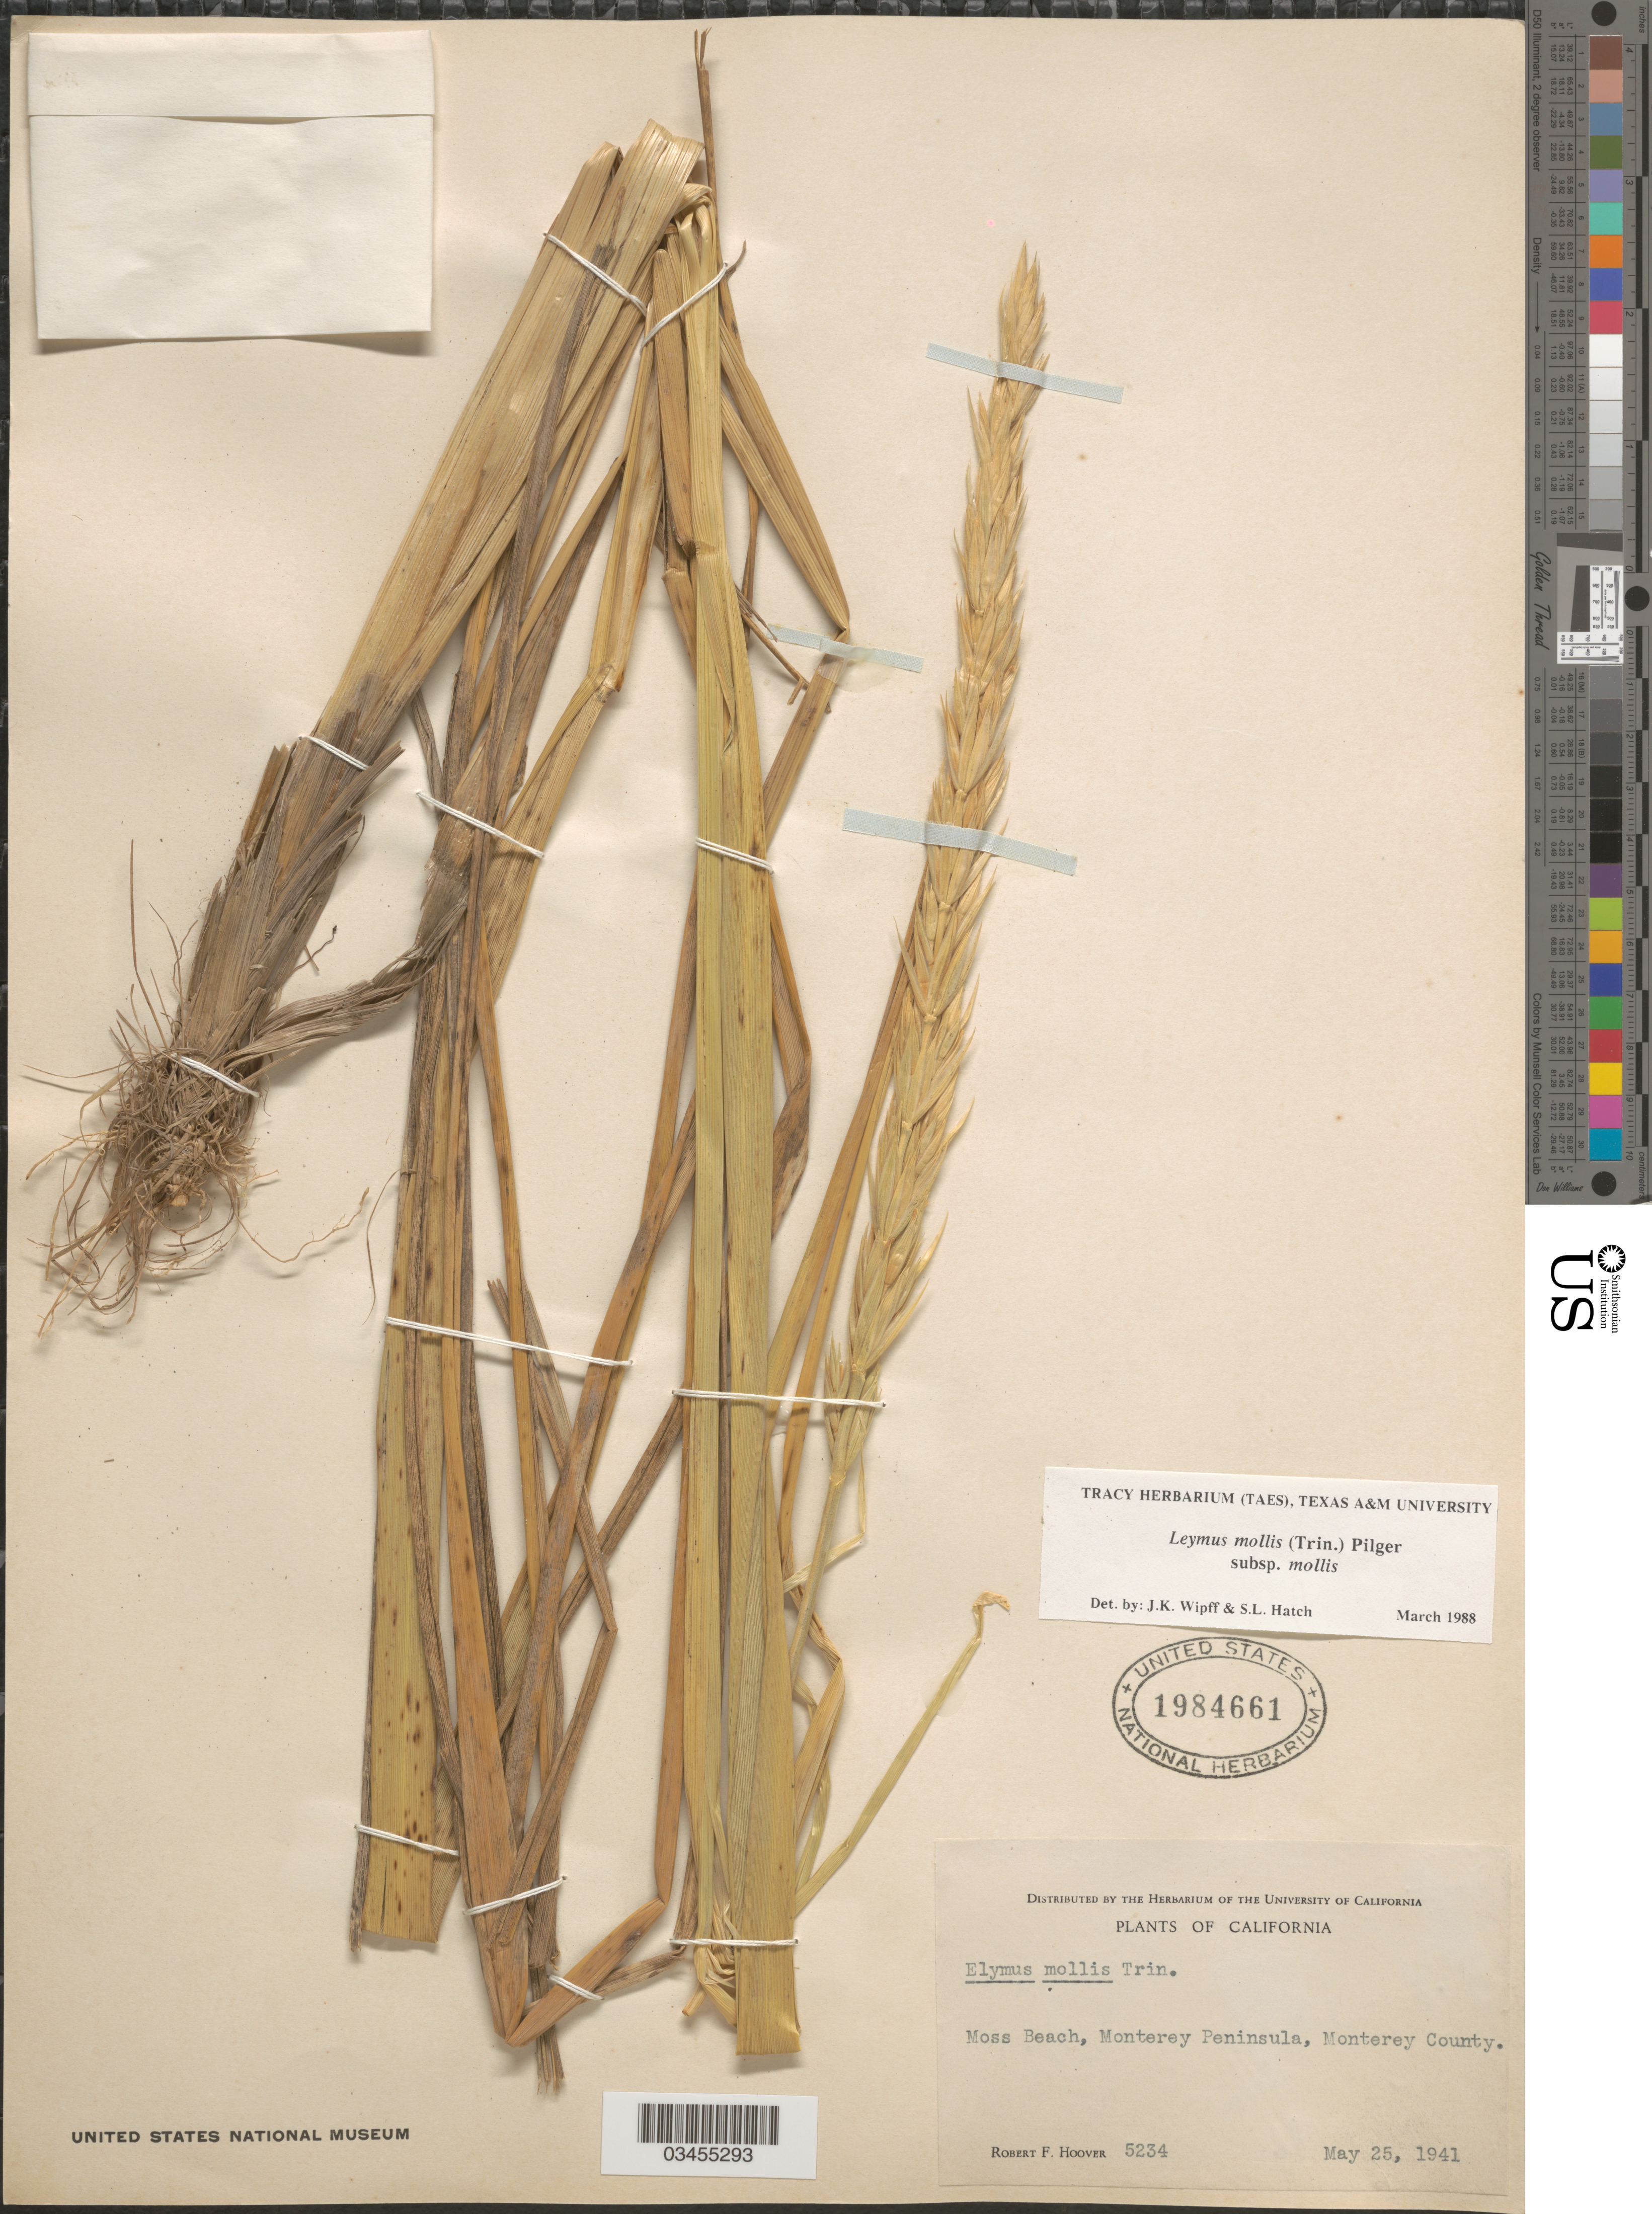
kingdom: Plantae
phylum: Tracheophyta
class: Liliopsida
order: Poales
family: Poaceae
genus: Leymus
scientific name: Leymus mollis subsp. mollis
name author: (Trin.) Pilg.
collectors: R. F. Hoover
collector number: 5234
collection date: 1941-05-25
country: United States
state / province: California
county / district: Monterey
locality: Moss Beach, Monterey Peninsula, Monterey County.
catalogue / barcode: US 1984661